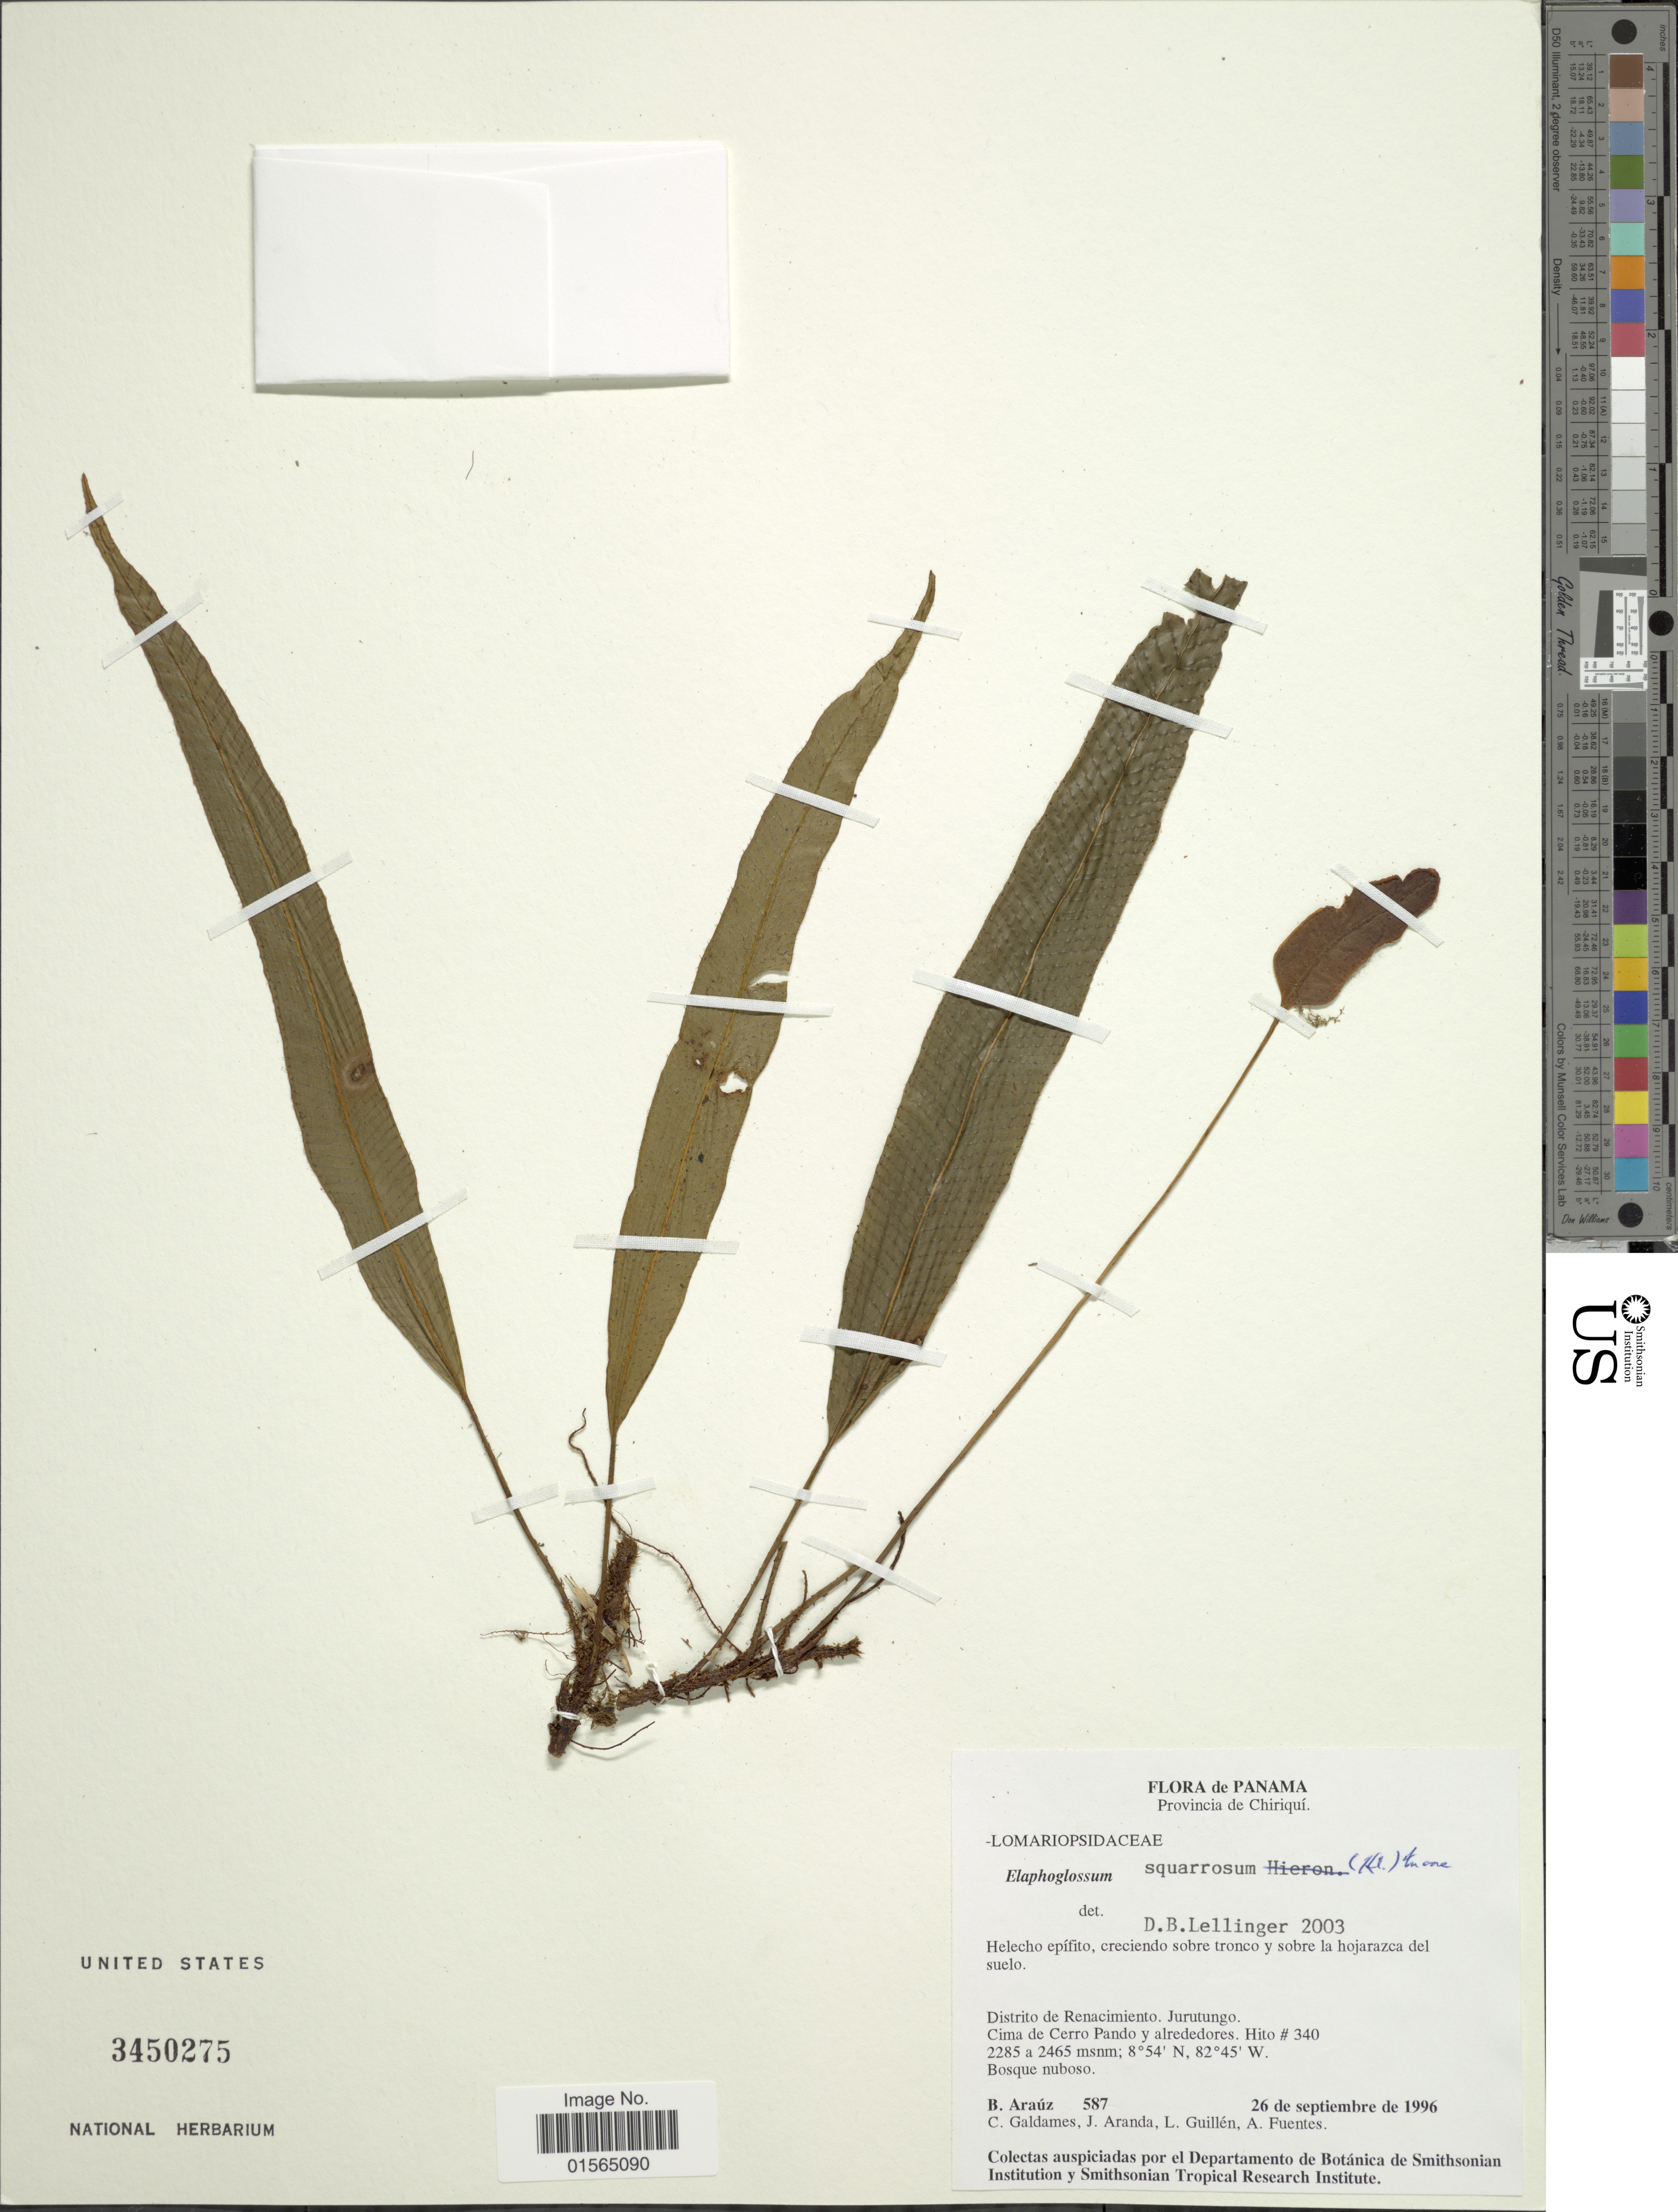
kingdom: Plantae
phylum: Tracheophyta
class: Polypodiopsida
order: Polypodiales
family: Dryopteridaceae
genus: Elaphoglossum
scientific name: Elaphoglossum squarrosum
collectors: B. Araúz, C. Galdames, J. Aranda, L. Guillén & A. Fuentes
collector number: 587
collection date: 1996-09-26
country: Panama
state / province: Chiriqui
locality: Distrito de Renacimiento. Juruntungo. Cima de Cerro Pando y alrededores. Hito #340 2285 a 2465 msnm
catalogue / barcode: US 3450275